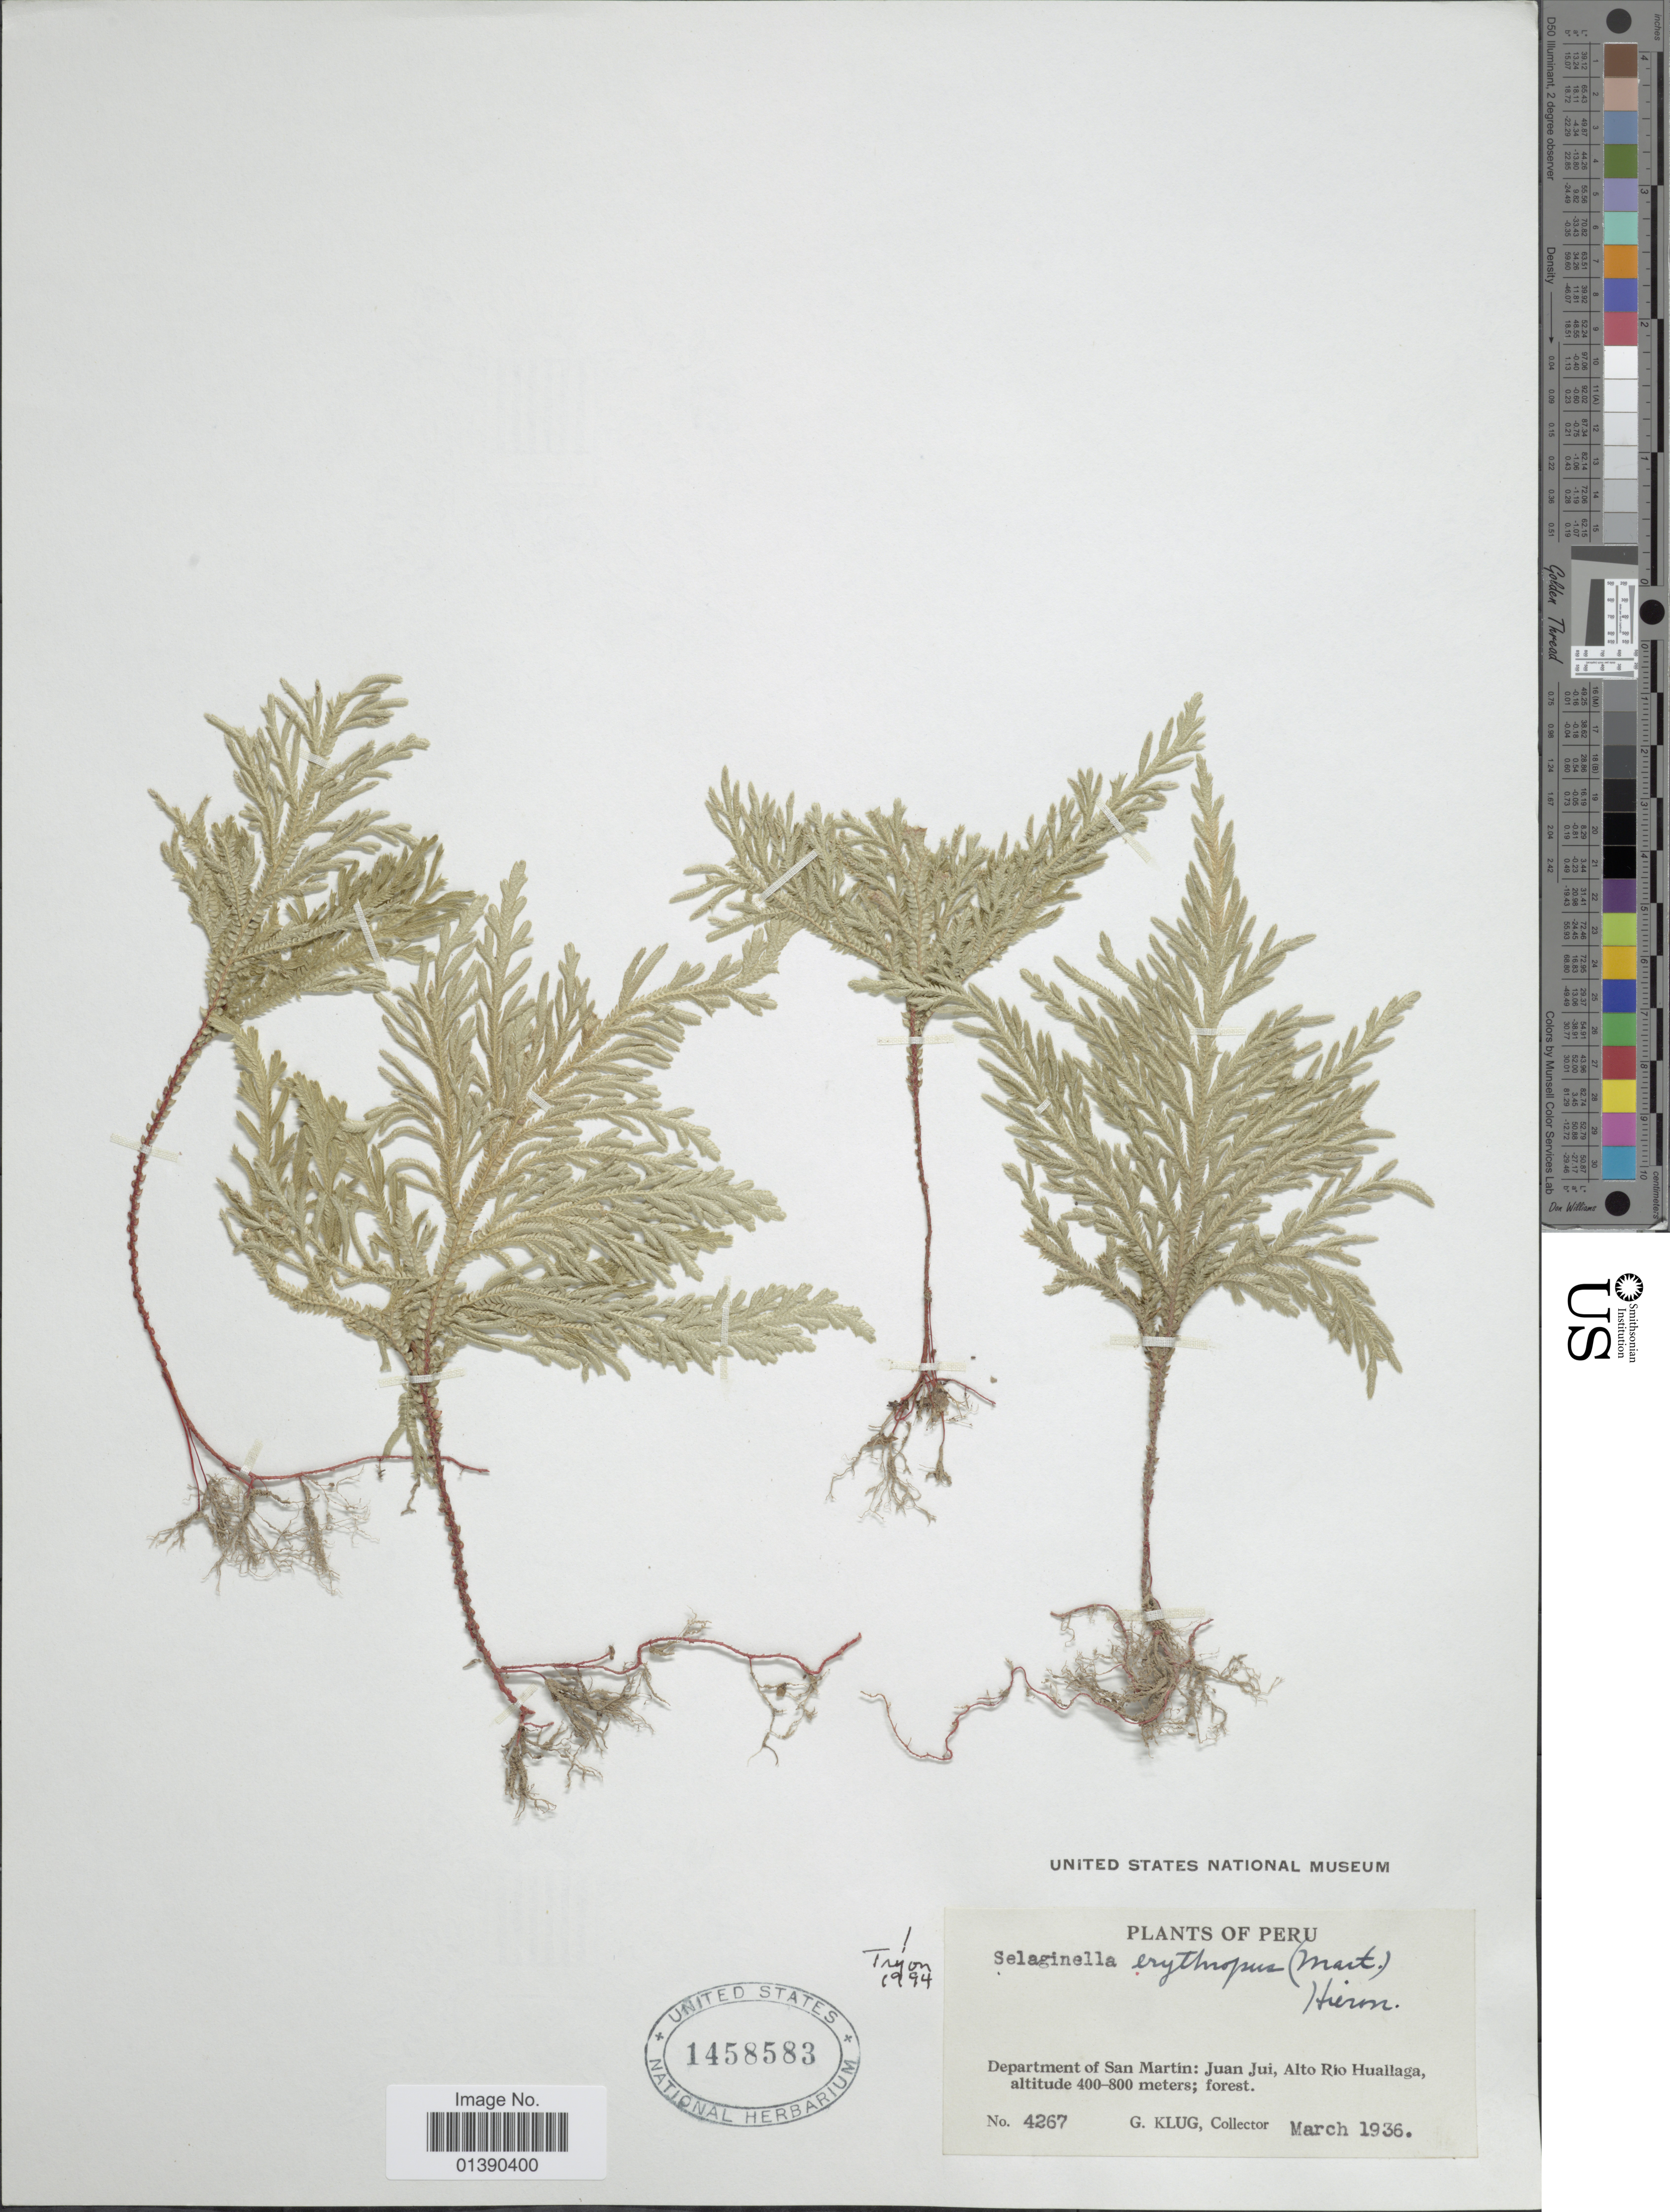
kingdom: Plantae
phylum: Tracheophyta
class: Lycopodiopsida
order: Selaginellales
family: Selaginellaceae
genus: Selaginella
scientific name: Selaginella erythropus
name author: (Mart.) Hieron.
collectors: G. Klug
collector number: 4267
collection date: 1936-03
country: Peru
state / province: San Martín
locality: Juan Jui, Alto Rio Huallaga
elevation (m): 400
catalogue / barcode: US 1458583